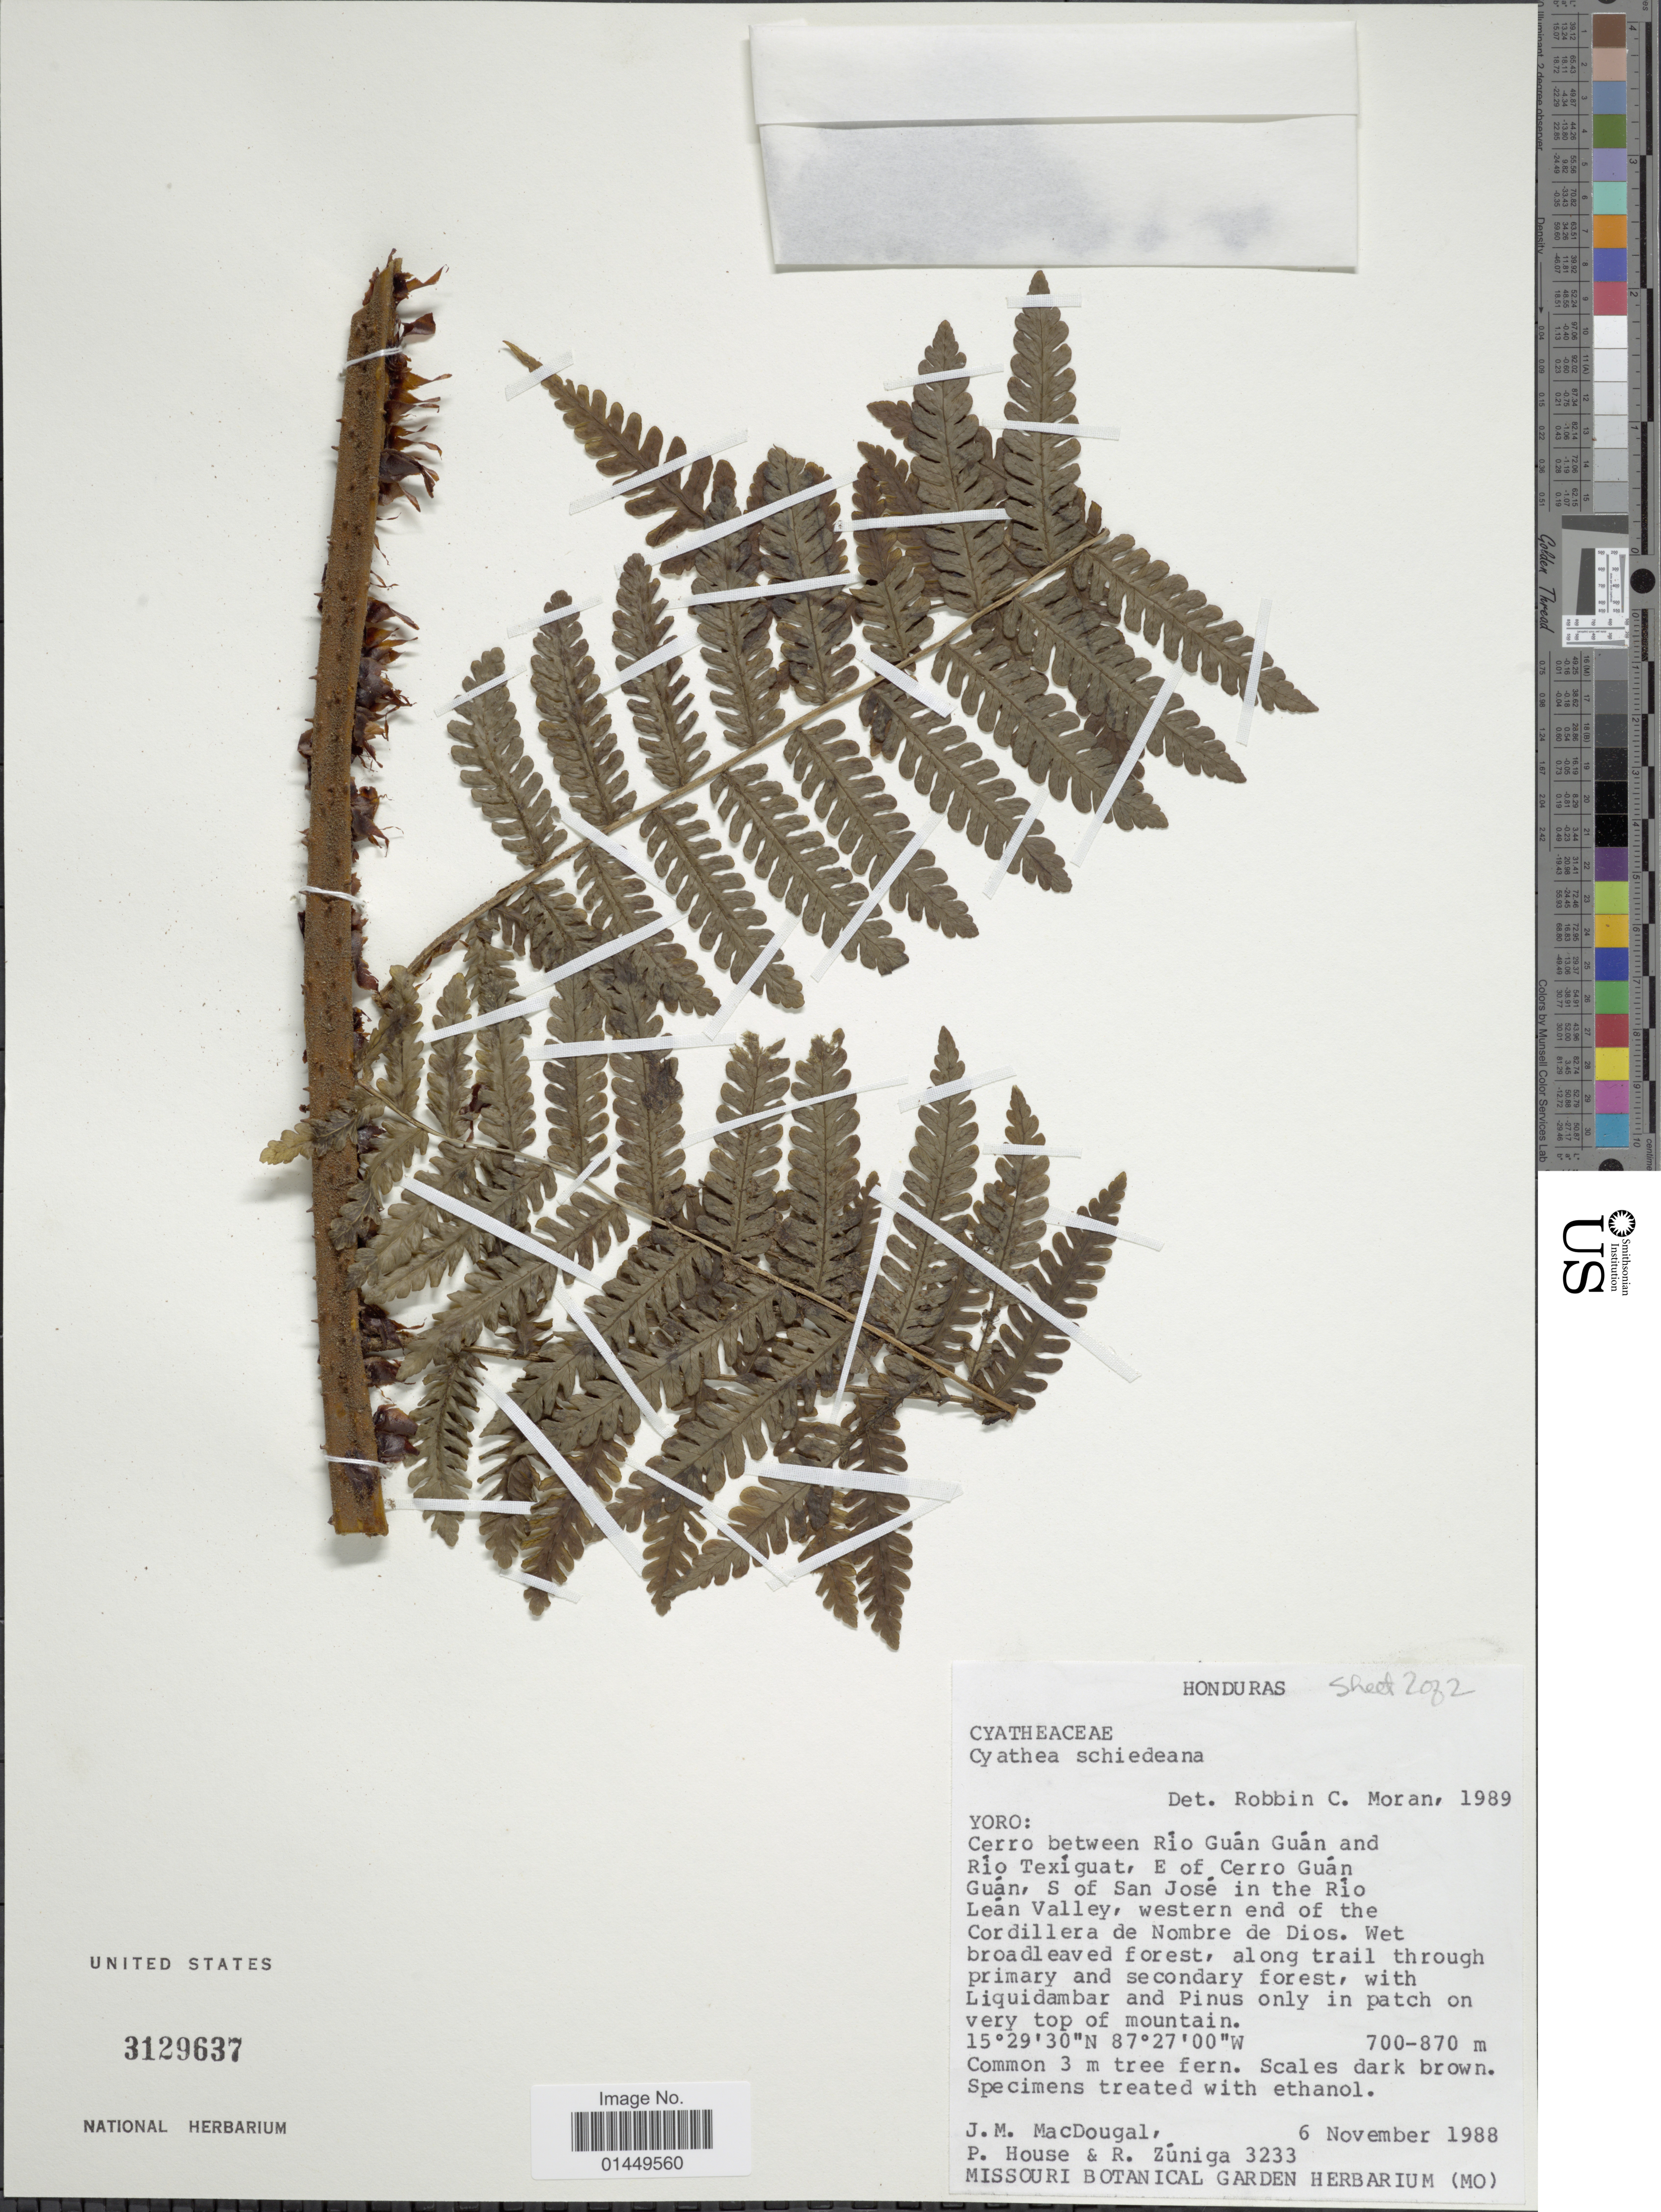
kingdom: Plantae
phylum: Tracheophyta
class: Polypodiopsida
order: Cyatheales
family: Cyatheaceae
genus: Cyathea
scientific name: Cyathea schiedeana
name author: (C. Presl) Domin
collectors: J. M. MacDougal, P. House & R. Zuniga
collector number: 3233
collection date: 1988-11-06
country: Honduras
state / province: Yoro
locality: Yoro: Cerro between Rio Guan Guan and Rio Texiguat, E of Cerro Guan Guan, S of San Jose in the Rio Lean Valley, western end of the Cordillera de Nombre de Dios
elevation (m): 700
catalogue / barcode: US 3129637